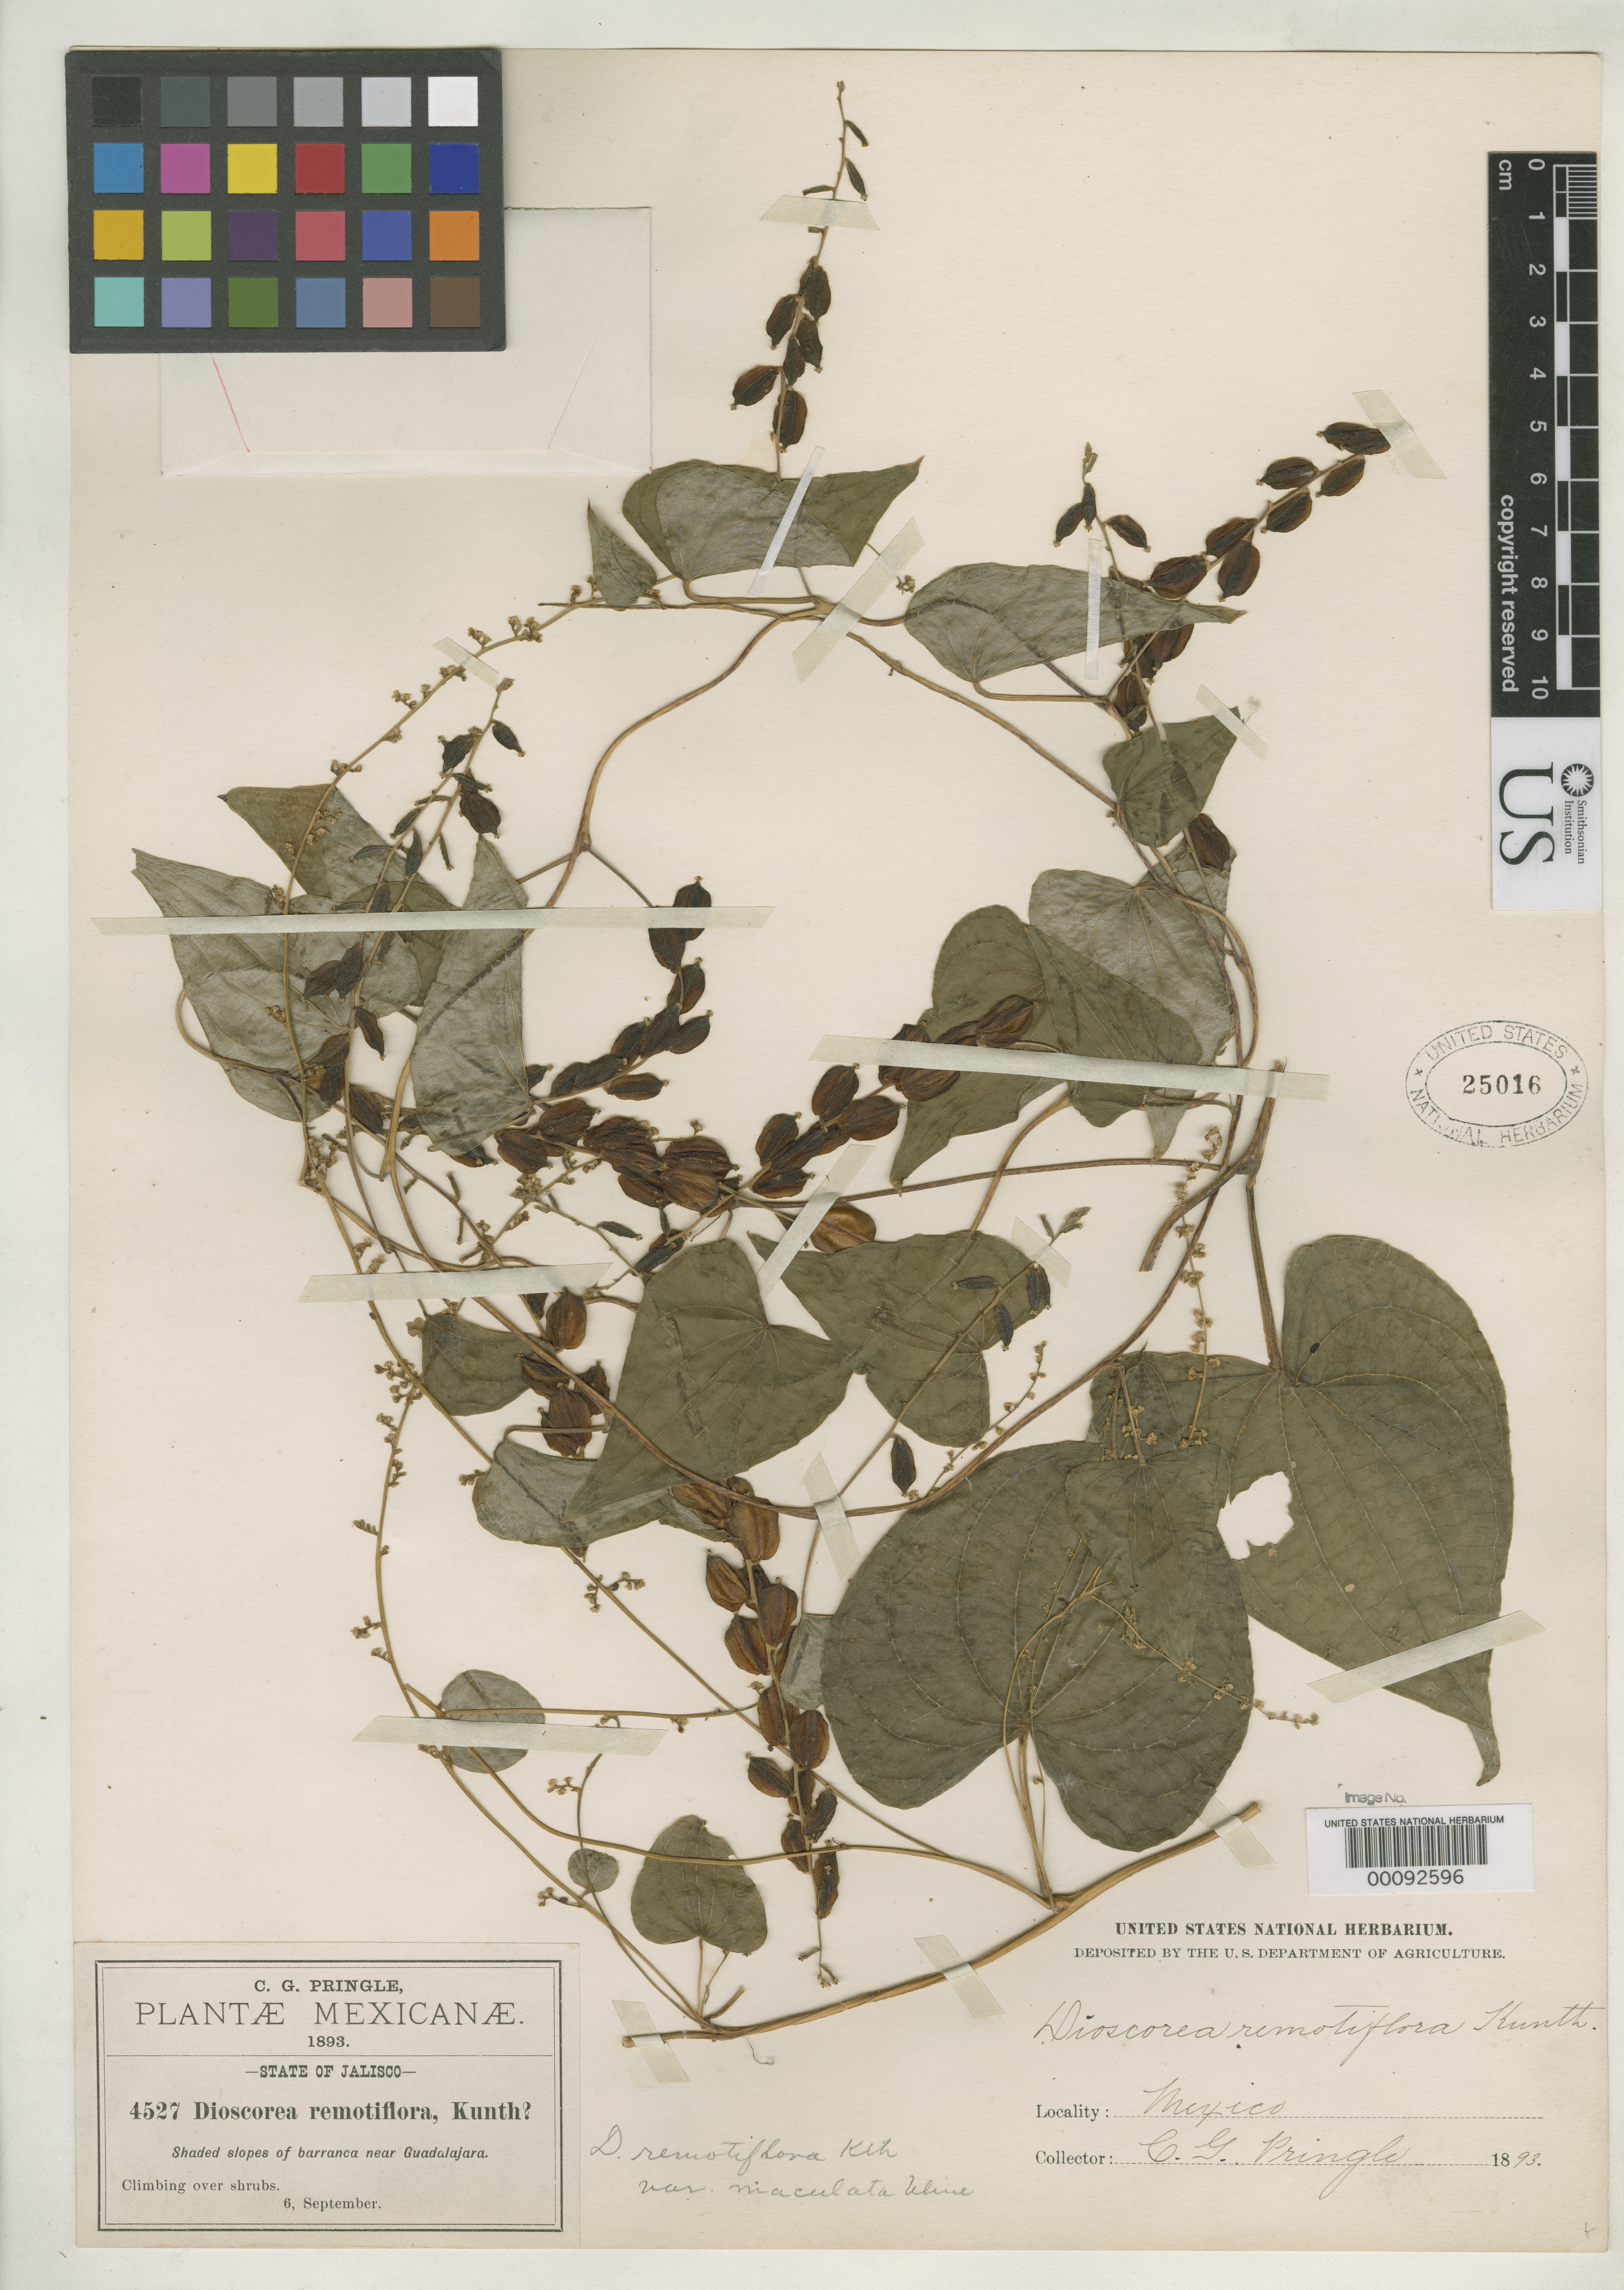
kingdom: Plantae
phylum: Tracheophyta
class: Liliopsida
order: Dioscoreales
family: Dioscoreaceae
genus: Dioscorea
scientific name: Dioscorea remotiflora var. maculata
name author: Uline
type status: Isotype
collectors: C. G. Pringle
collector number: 4527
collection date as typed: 06 Sep 1893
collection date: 1893-09-06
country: Mexico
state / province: Jalisco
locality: Near Guadalajara.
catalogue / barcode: US 25016